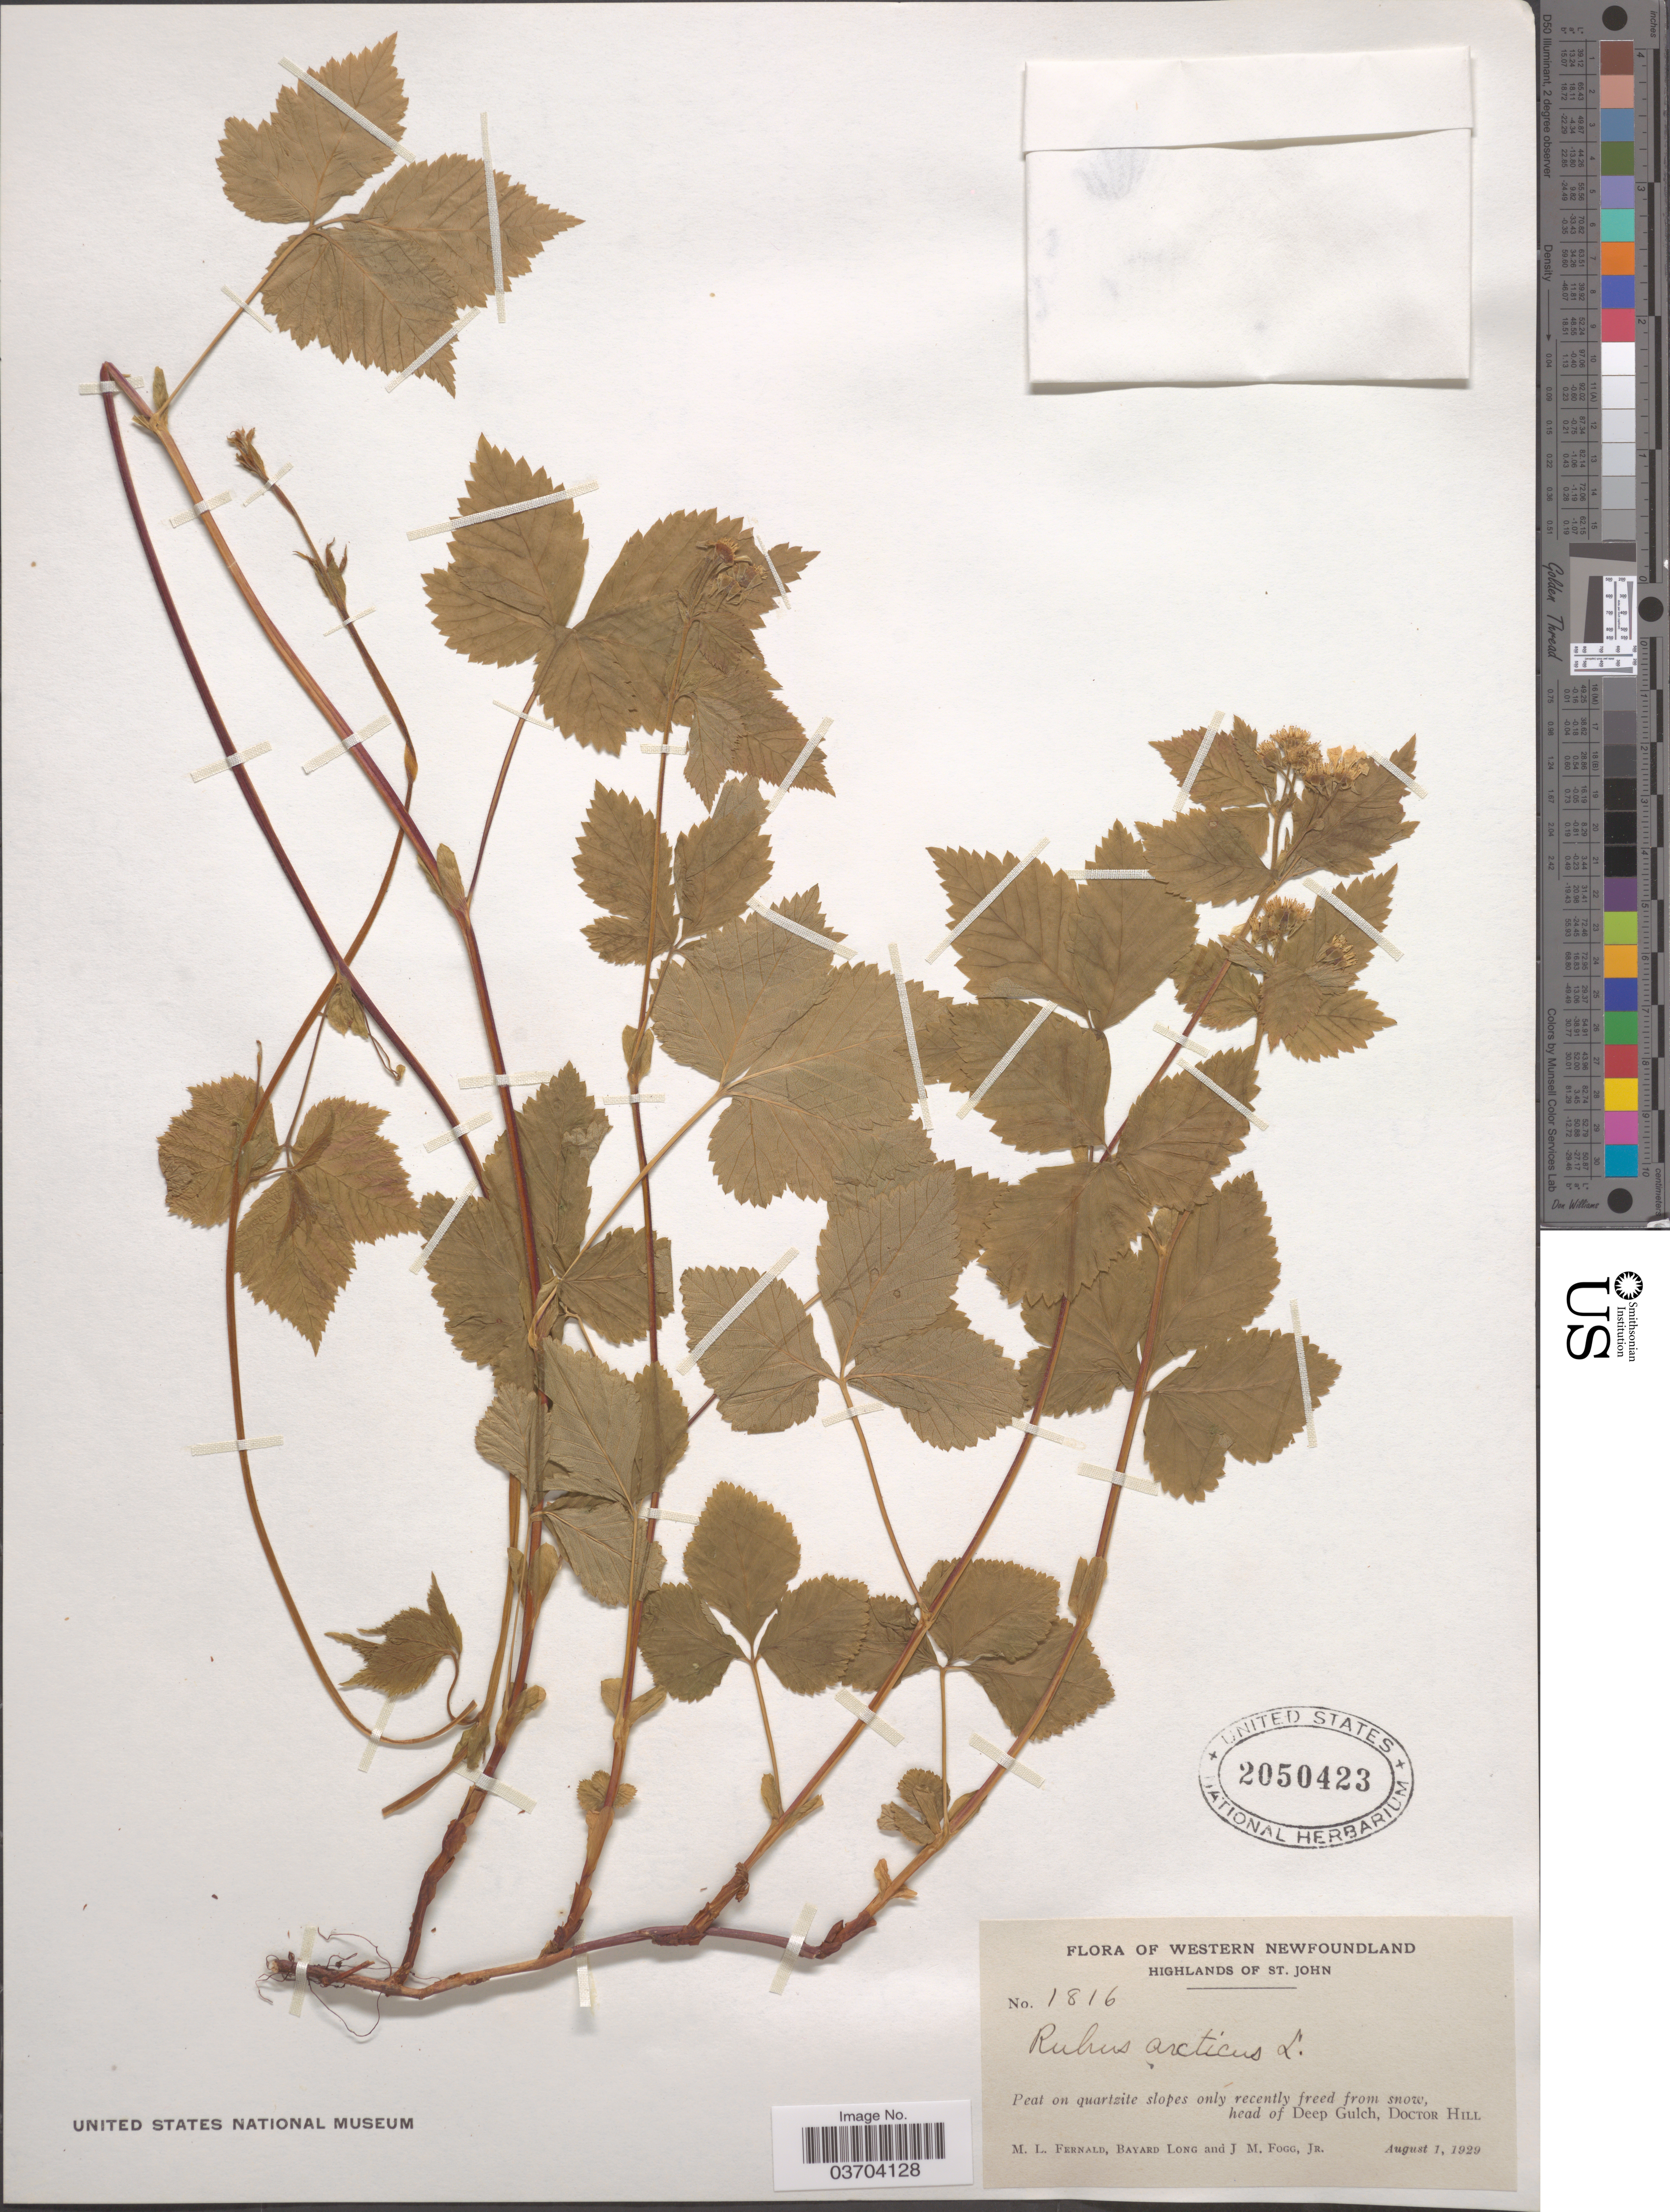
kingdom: Plantae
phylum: Tracheophyta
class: Magnoliopsida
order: Rosales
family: Rosaceae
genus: Rubus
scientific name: Rubus arcticus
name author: L.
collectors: M. L. Fernald, B. Long & J. Fogg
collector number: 1816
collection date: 1929-08-01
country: Canada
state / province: Newfoundland and Labrador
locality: Western Newfoundland. Highlands of St. John. Head of Deep Gulch, Doctor Hill.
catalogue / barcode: US 2050423